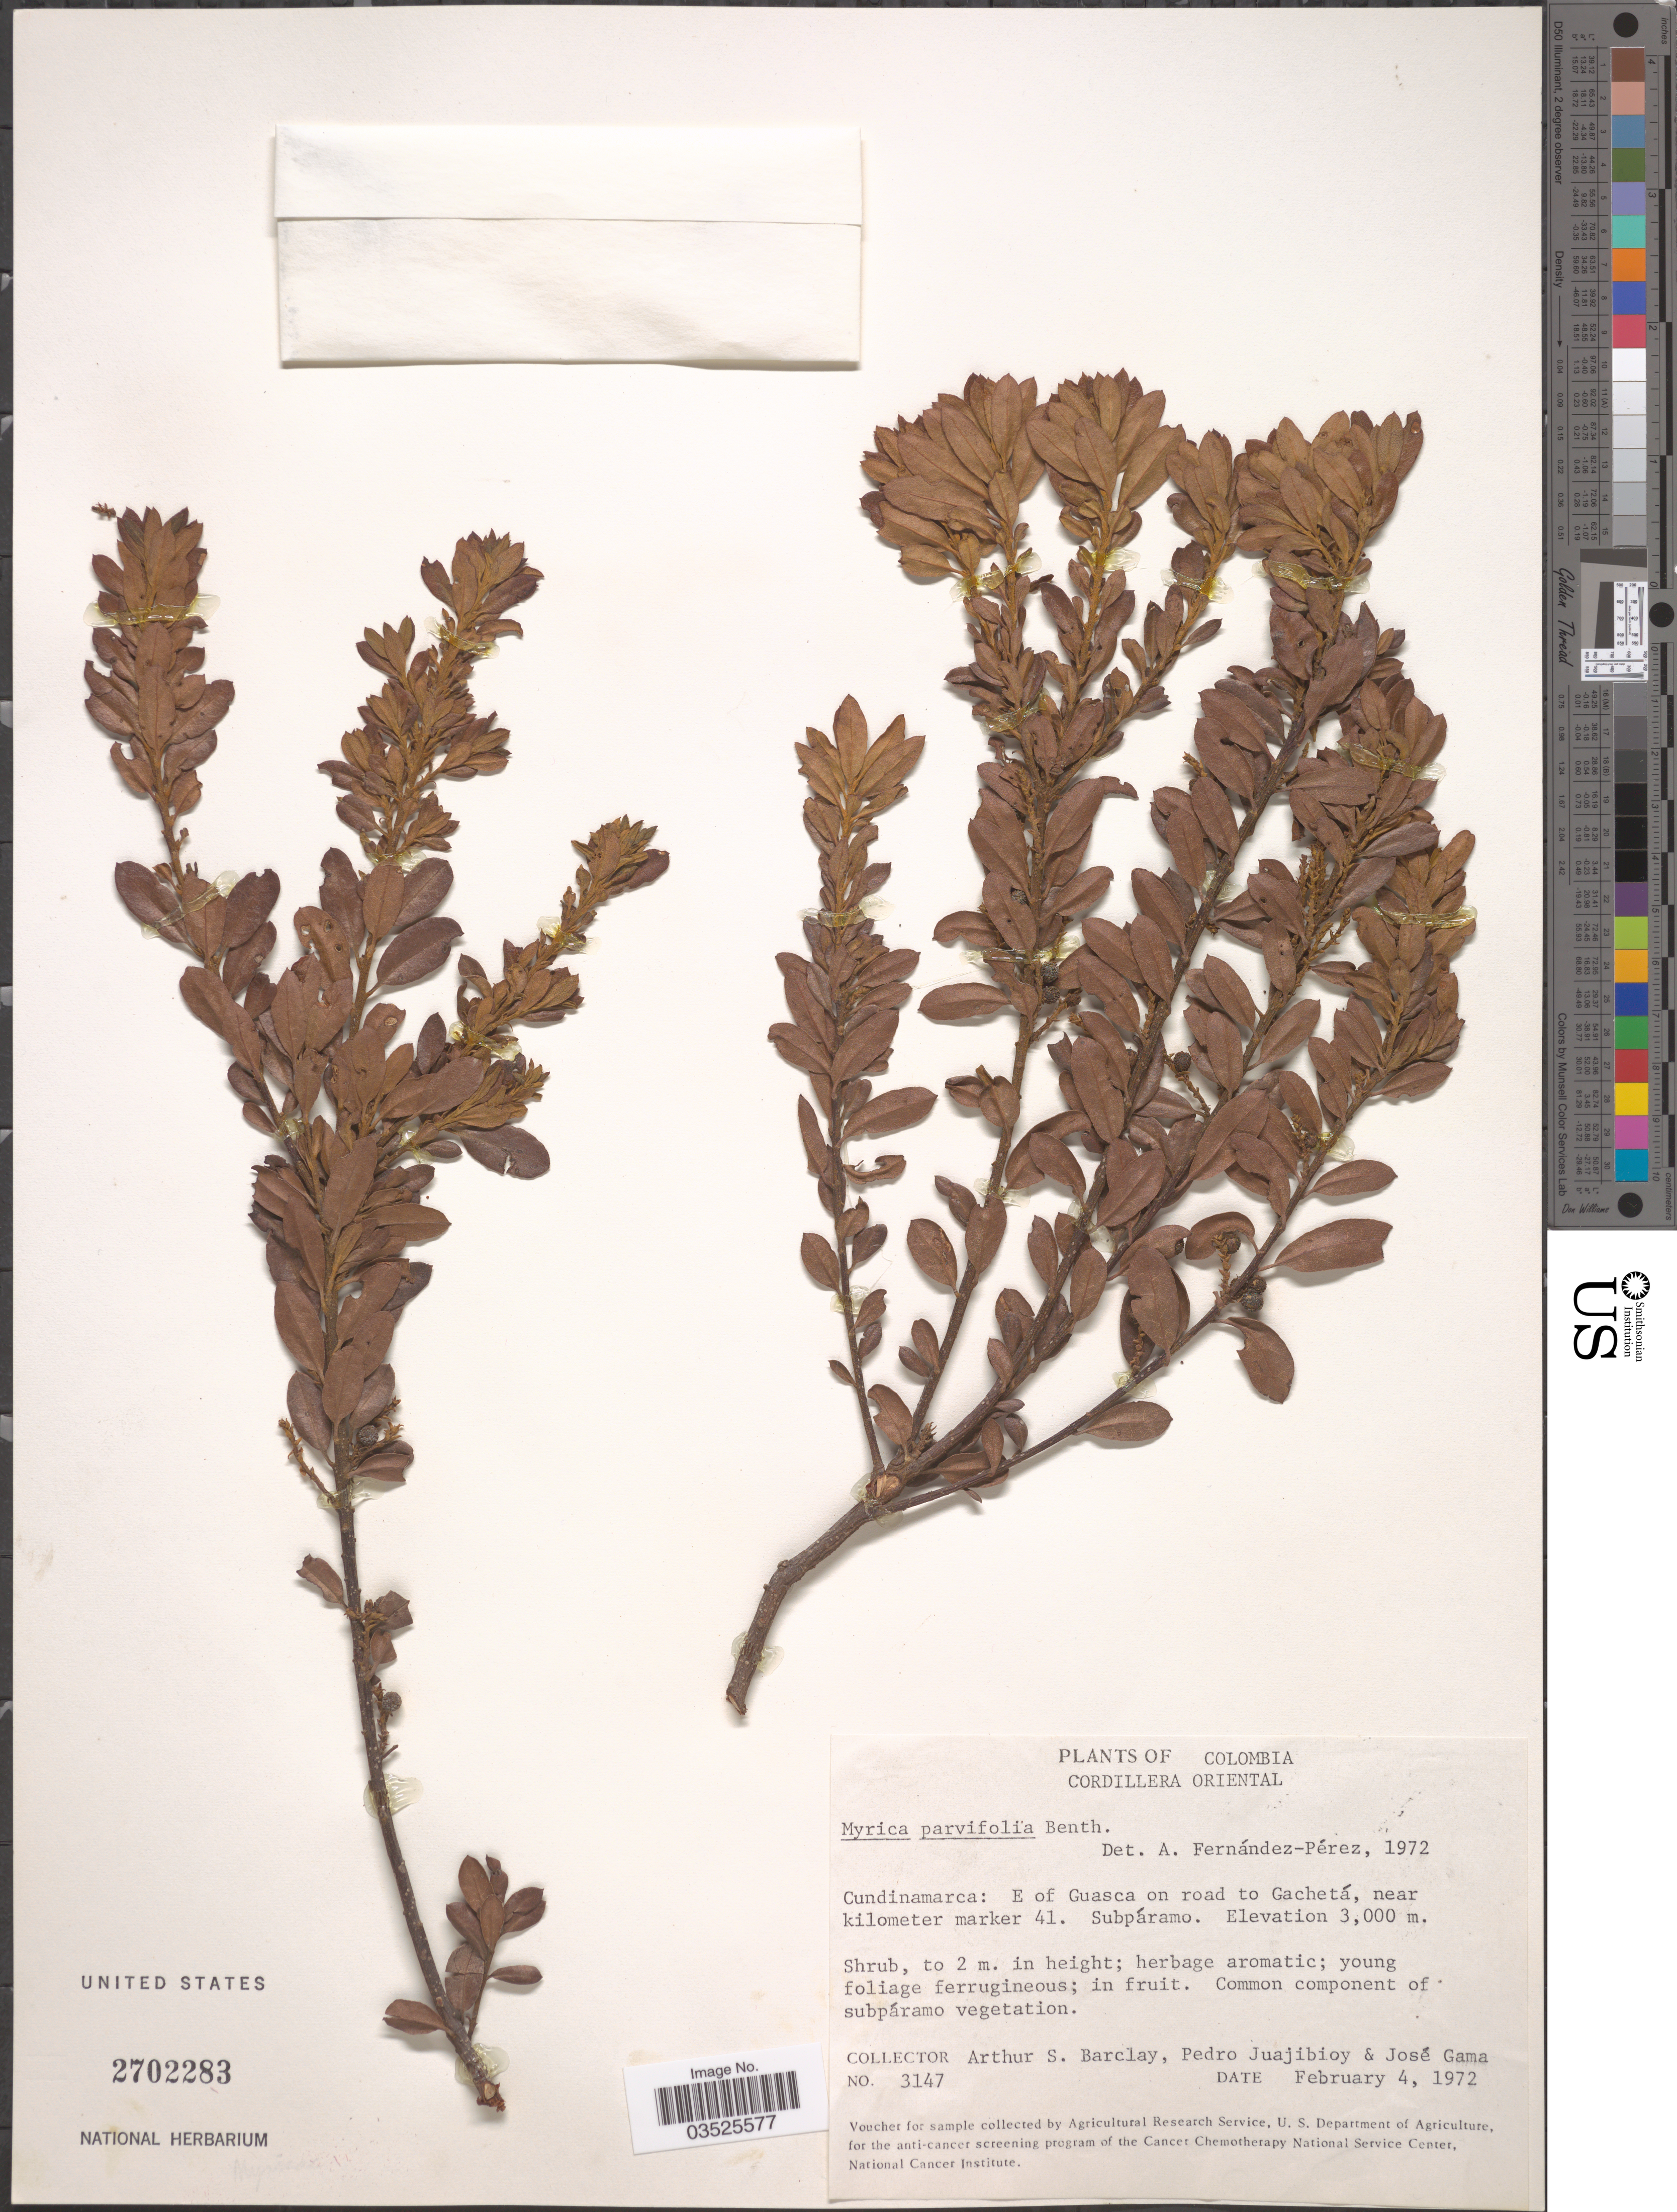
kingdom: Plantae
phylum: Tracheophyta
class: Magnoliopsida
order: Fagales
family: Myricaceae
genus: Morella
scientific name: Morella parvifolia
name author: (Benth.) Parra-Os.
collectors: A. S. Barclay, P. Juajibioy & J. Gama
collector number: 3147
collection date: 1972-02-04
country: Colombia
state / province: Cundinamarca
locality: Cordillera Oriental. E of Guasca on road to Gachetá, near kilometer marker 41.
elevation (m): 3000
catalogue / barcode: US 2702283